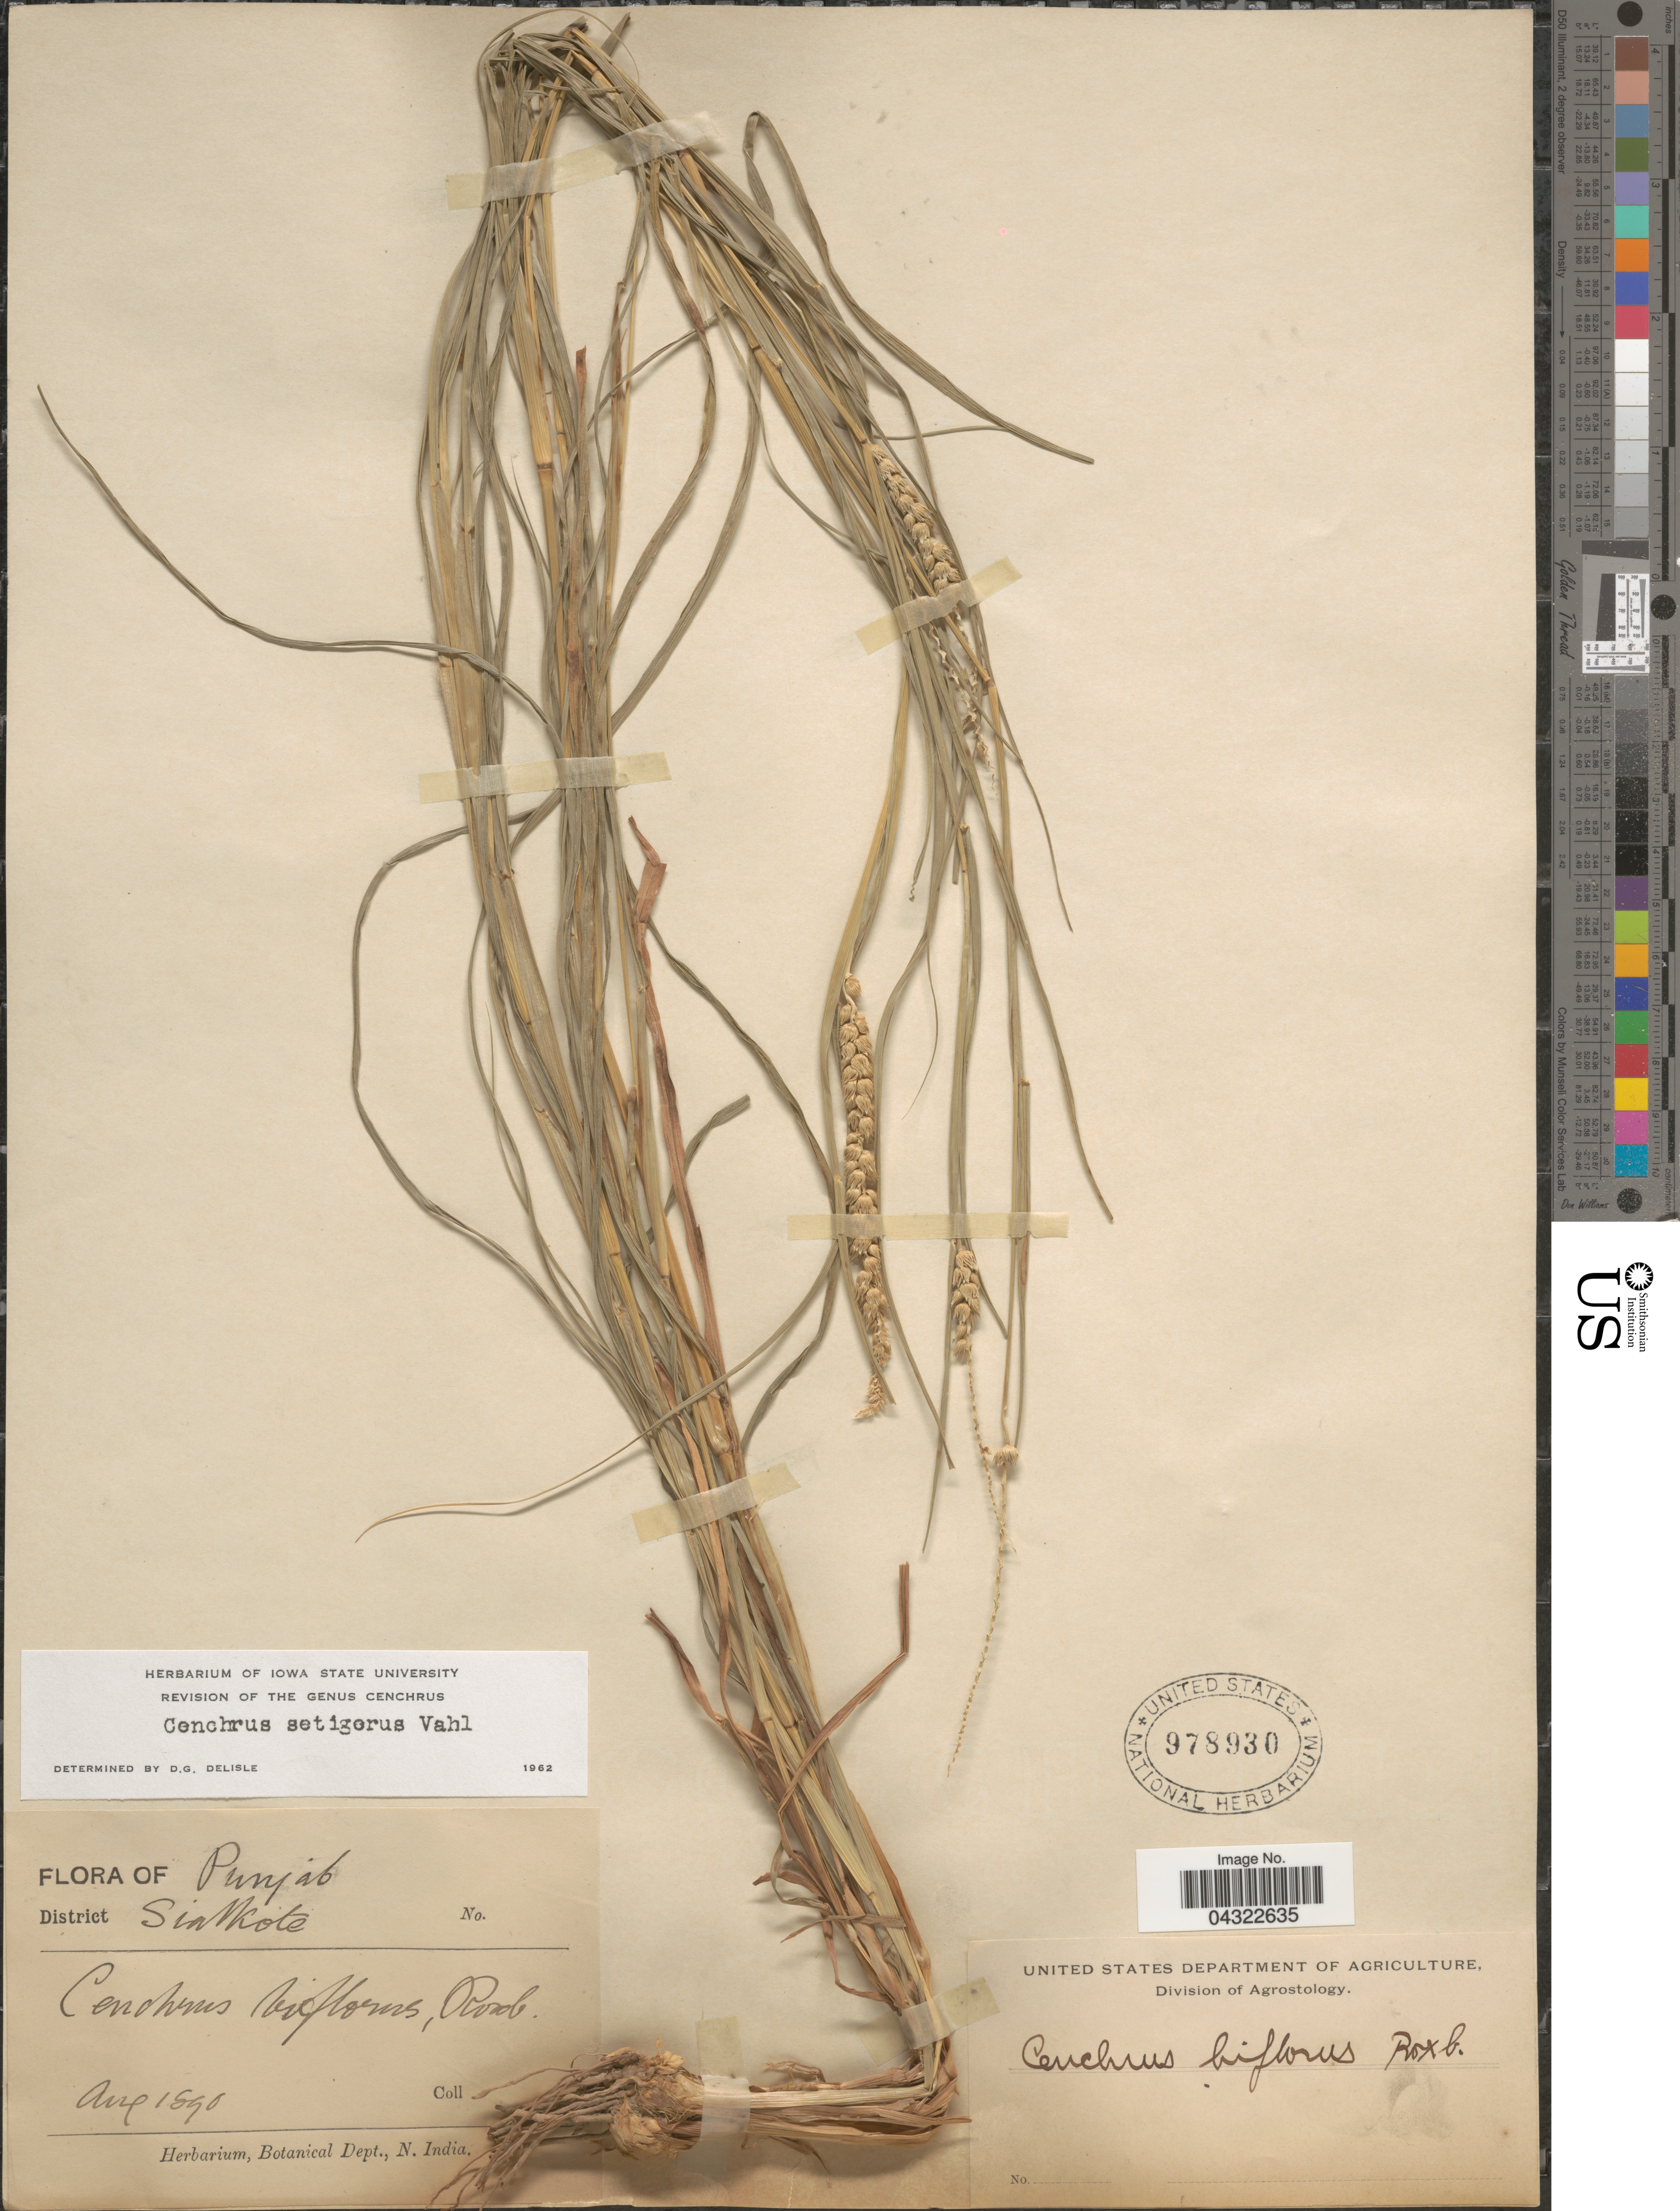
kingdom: Plantae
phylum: Tracheophyta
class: Liliopsida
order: Poales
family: Poaceae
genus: Cenchrus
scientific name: Cenchrus setiger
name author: Vahl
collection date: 1890-08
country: India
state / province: Punjab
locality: District Sialkote.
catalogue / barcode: US 978930